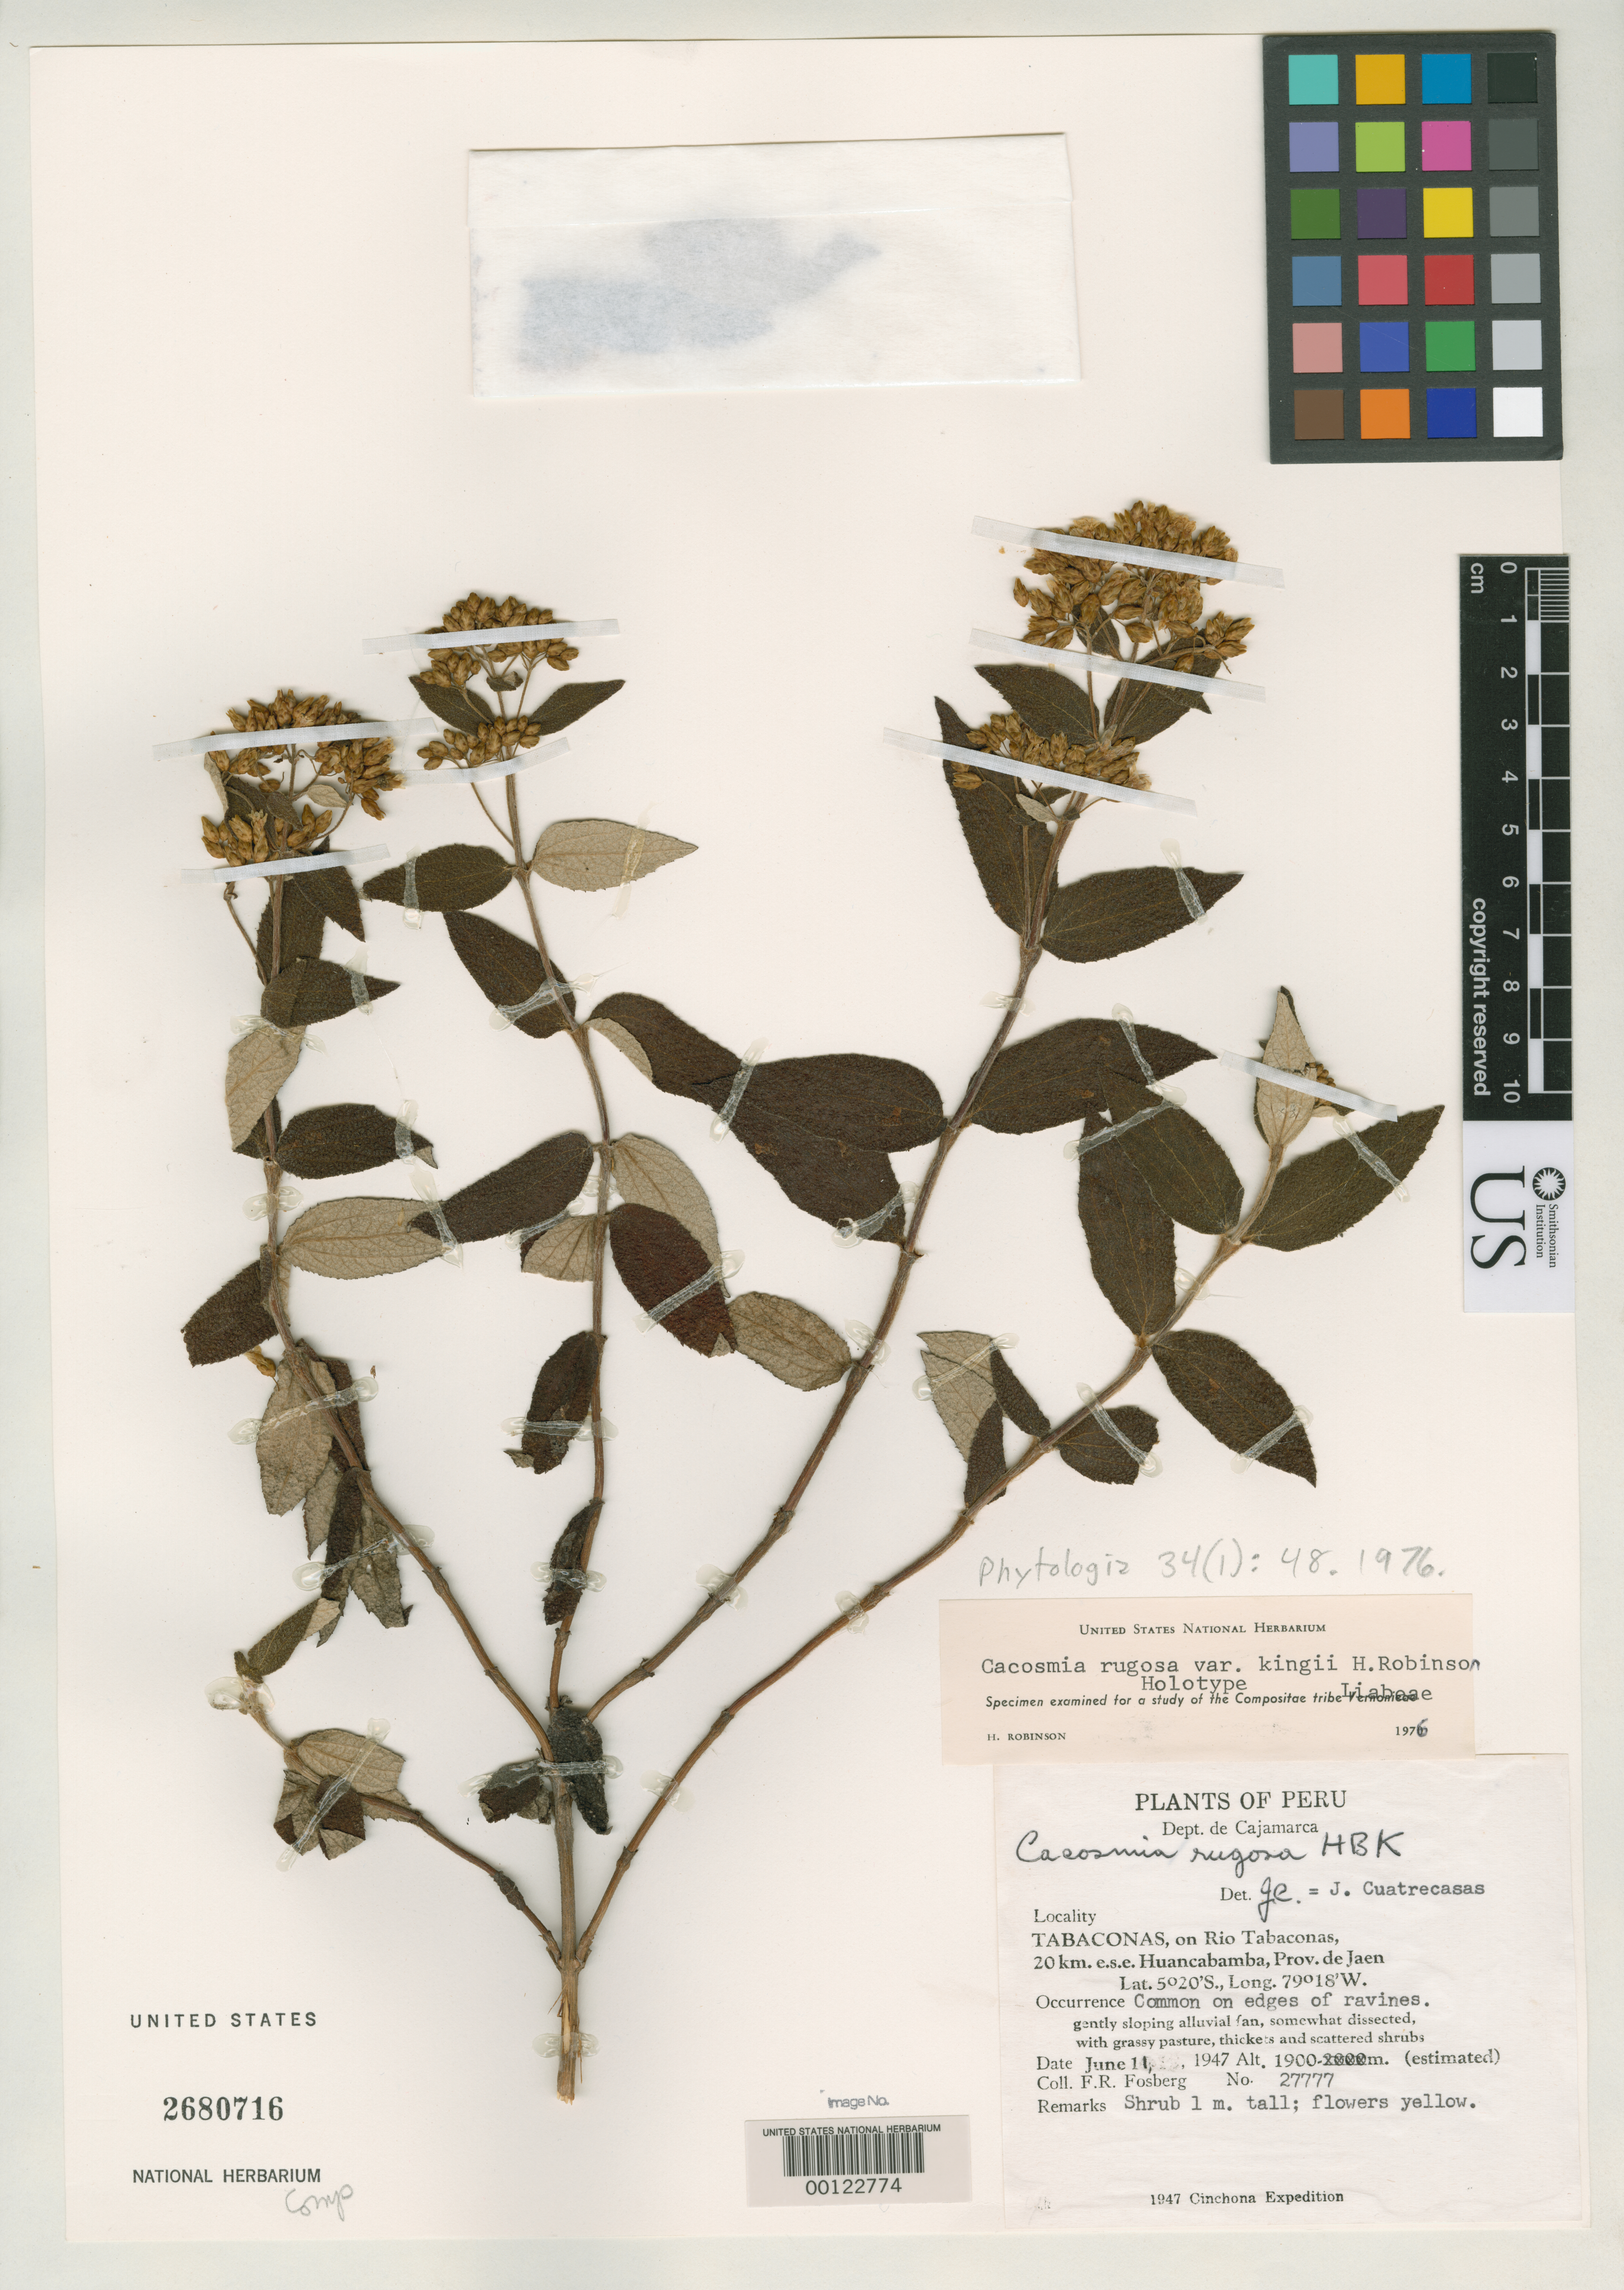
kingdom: Plantae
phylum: Tracheophyta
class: Magnoliopsida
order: Asterales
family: Asteraceae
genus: Cacosmia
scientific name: Cacosmia rugosa var. kingii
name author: H. Rob.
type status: Holotype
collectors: F. R. Fosberg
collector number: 27777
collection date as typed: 11 Jun 1947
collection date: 1947-06-11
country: Peru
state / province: Cajamarca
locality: Tabaconas, Río Tabaconas, ESE of Huancabamba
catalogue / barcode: US 2680716